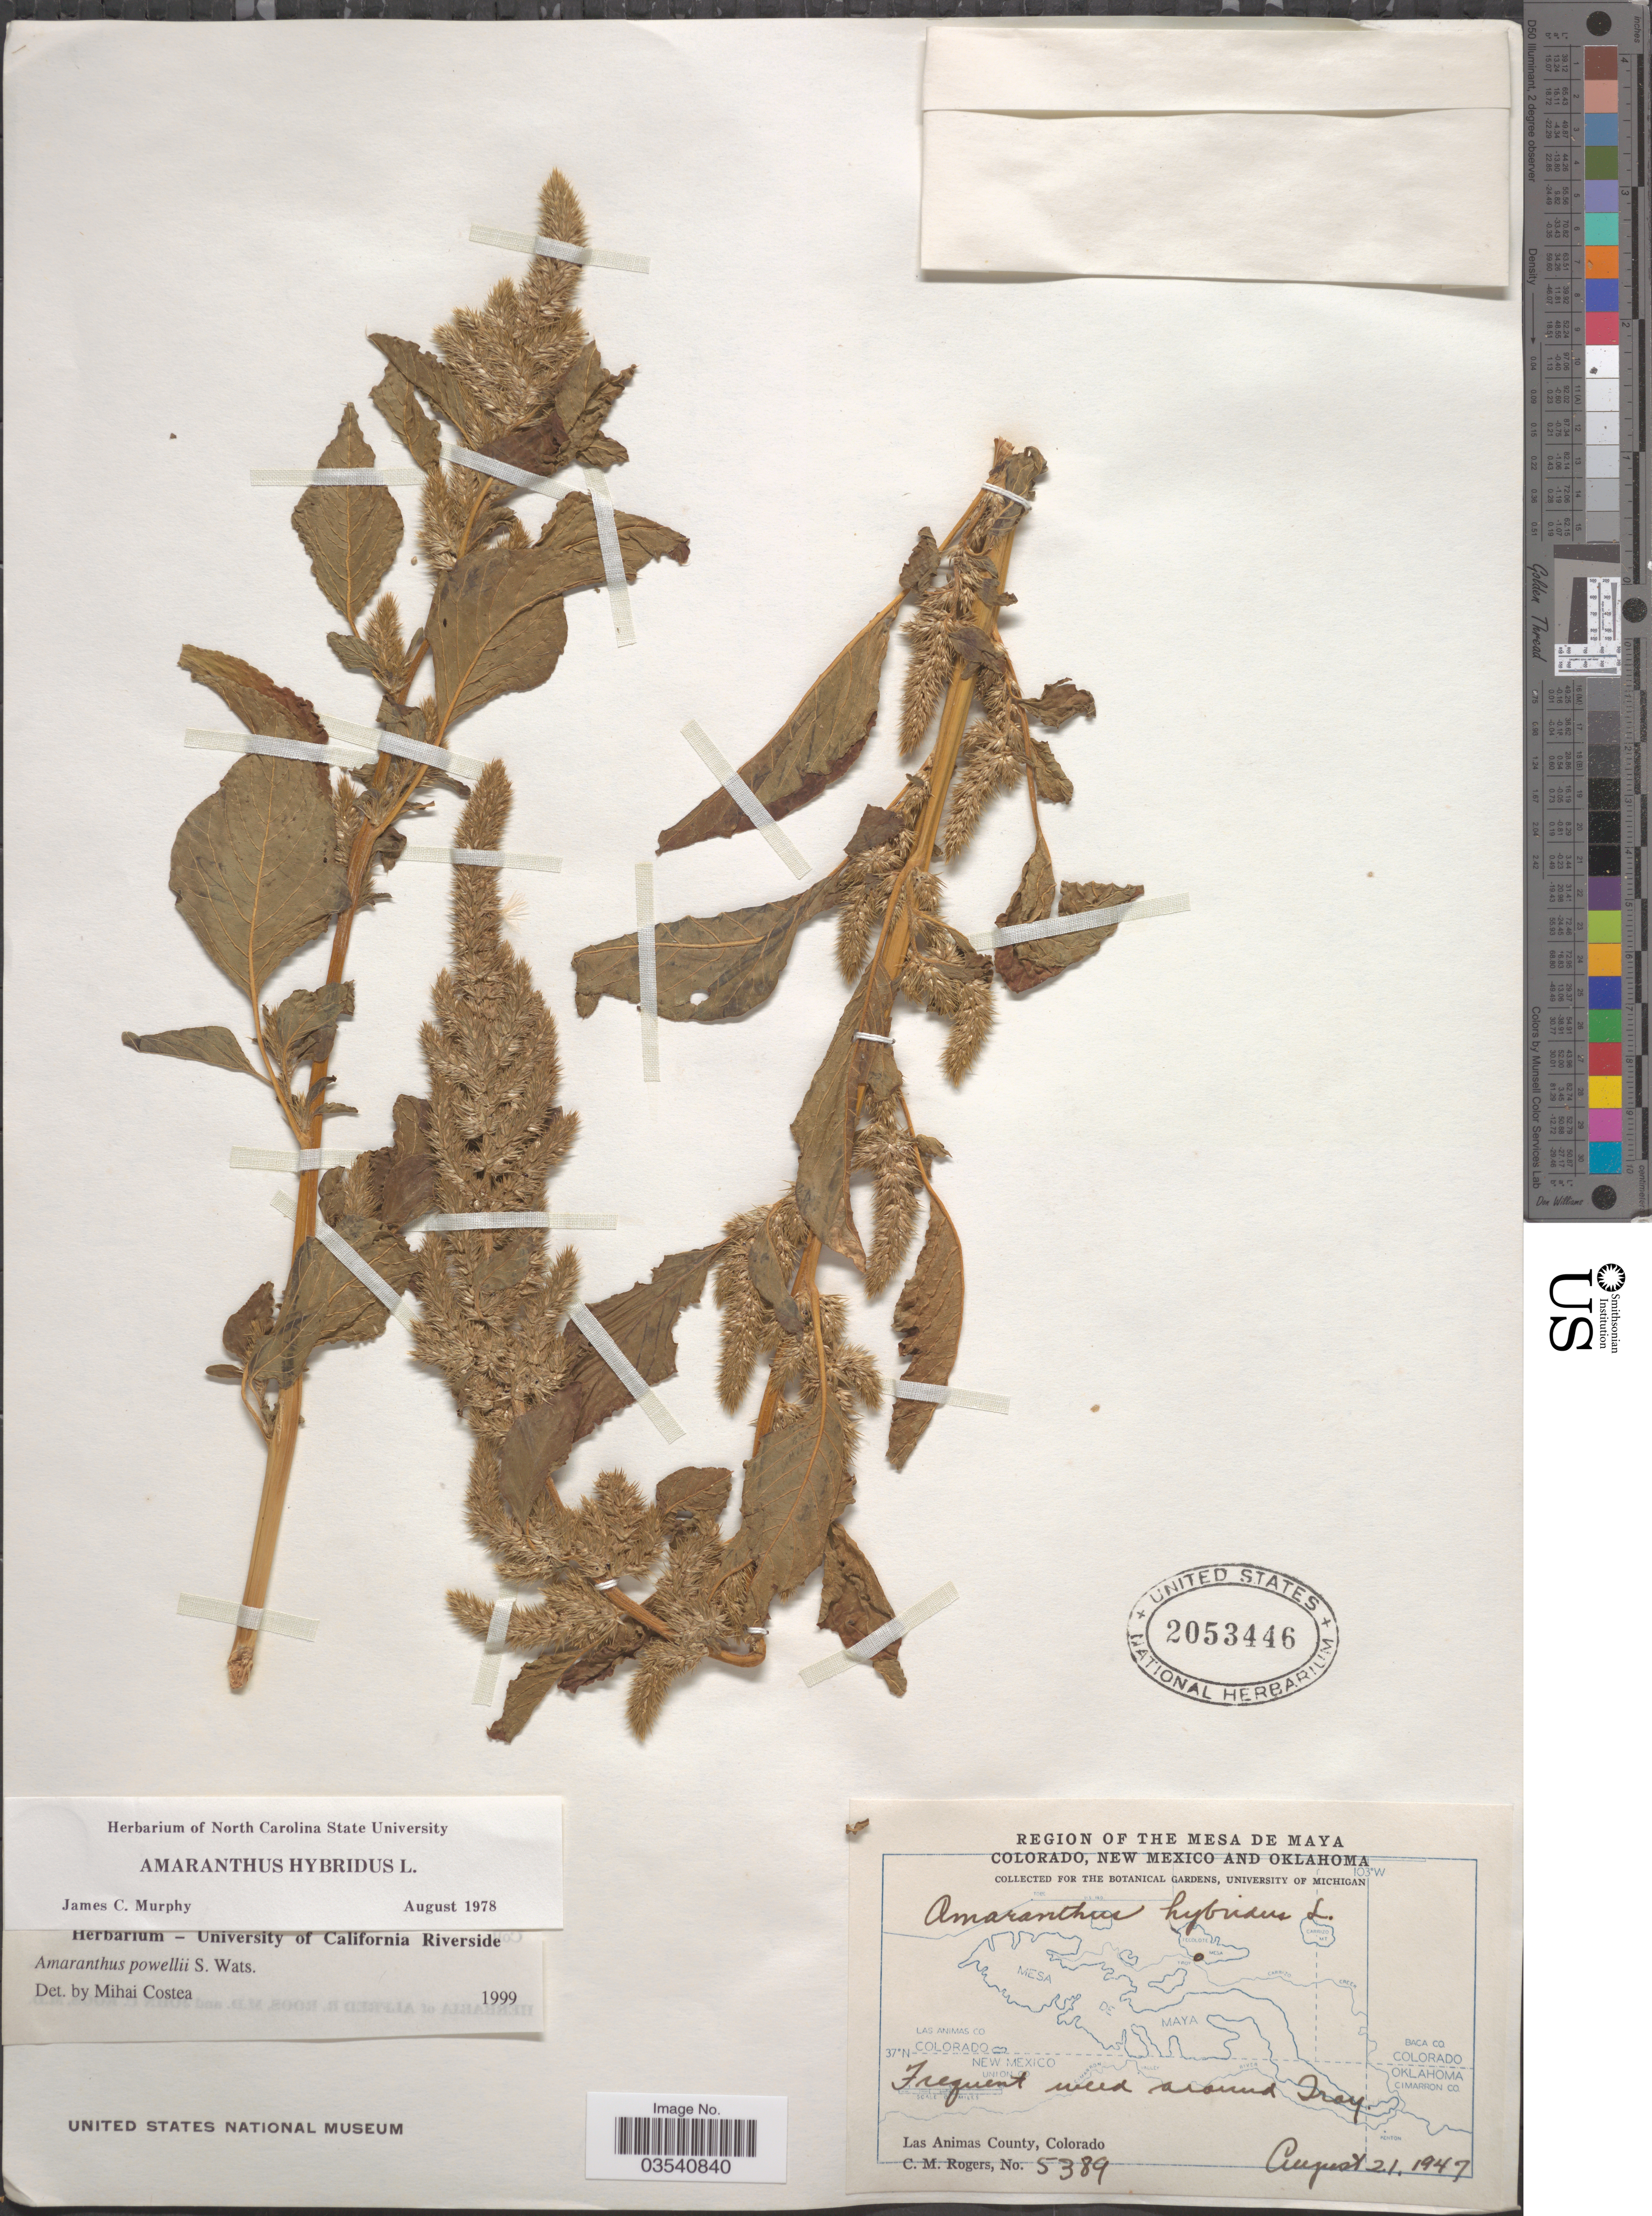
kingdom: Plantae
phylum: Tracheophyta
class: Magnoliopsida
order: Caryophyllales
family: Amaranthaceae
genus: Amaranthus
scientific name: Amaranthus powellii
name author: S. Watson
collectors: C. M. Rogers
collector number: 5389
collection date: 1947-08-21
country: United States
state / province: Colorado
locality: The Mesa de Maya. Las Animas County.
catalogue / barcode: US 2053446